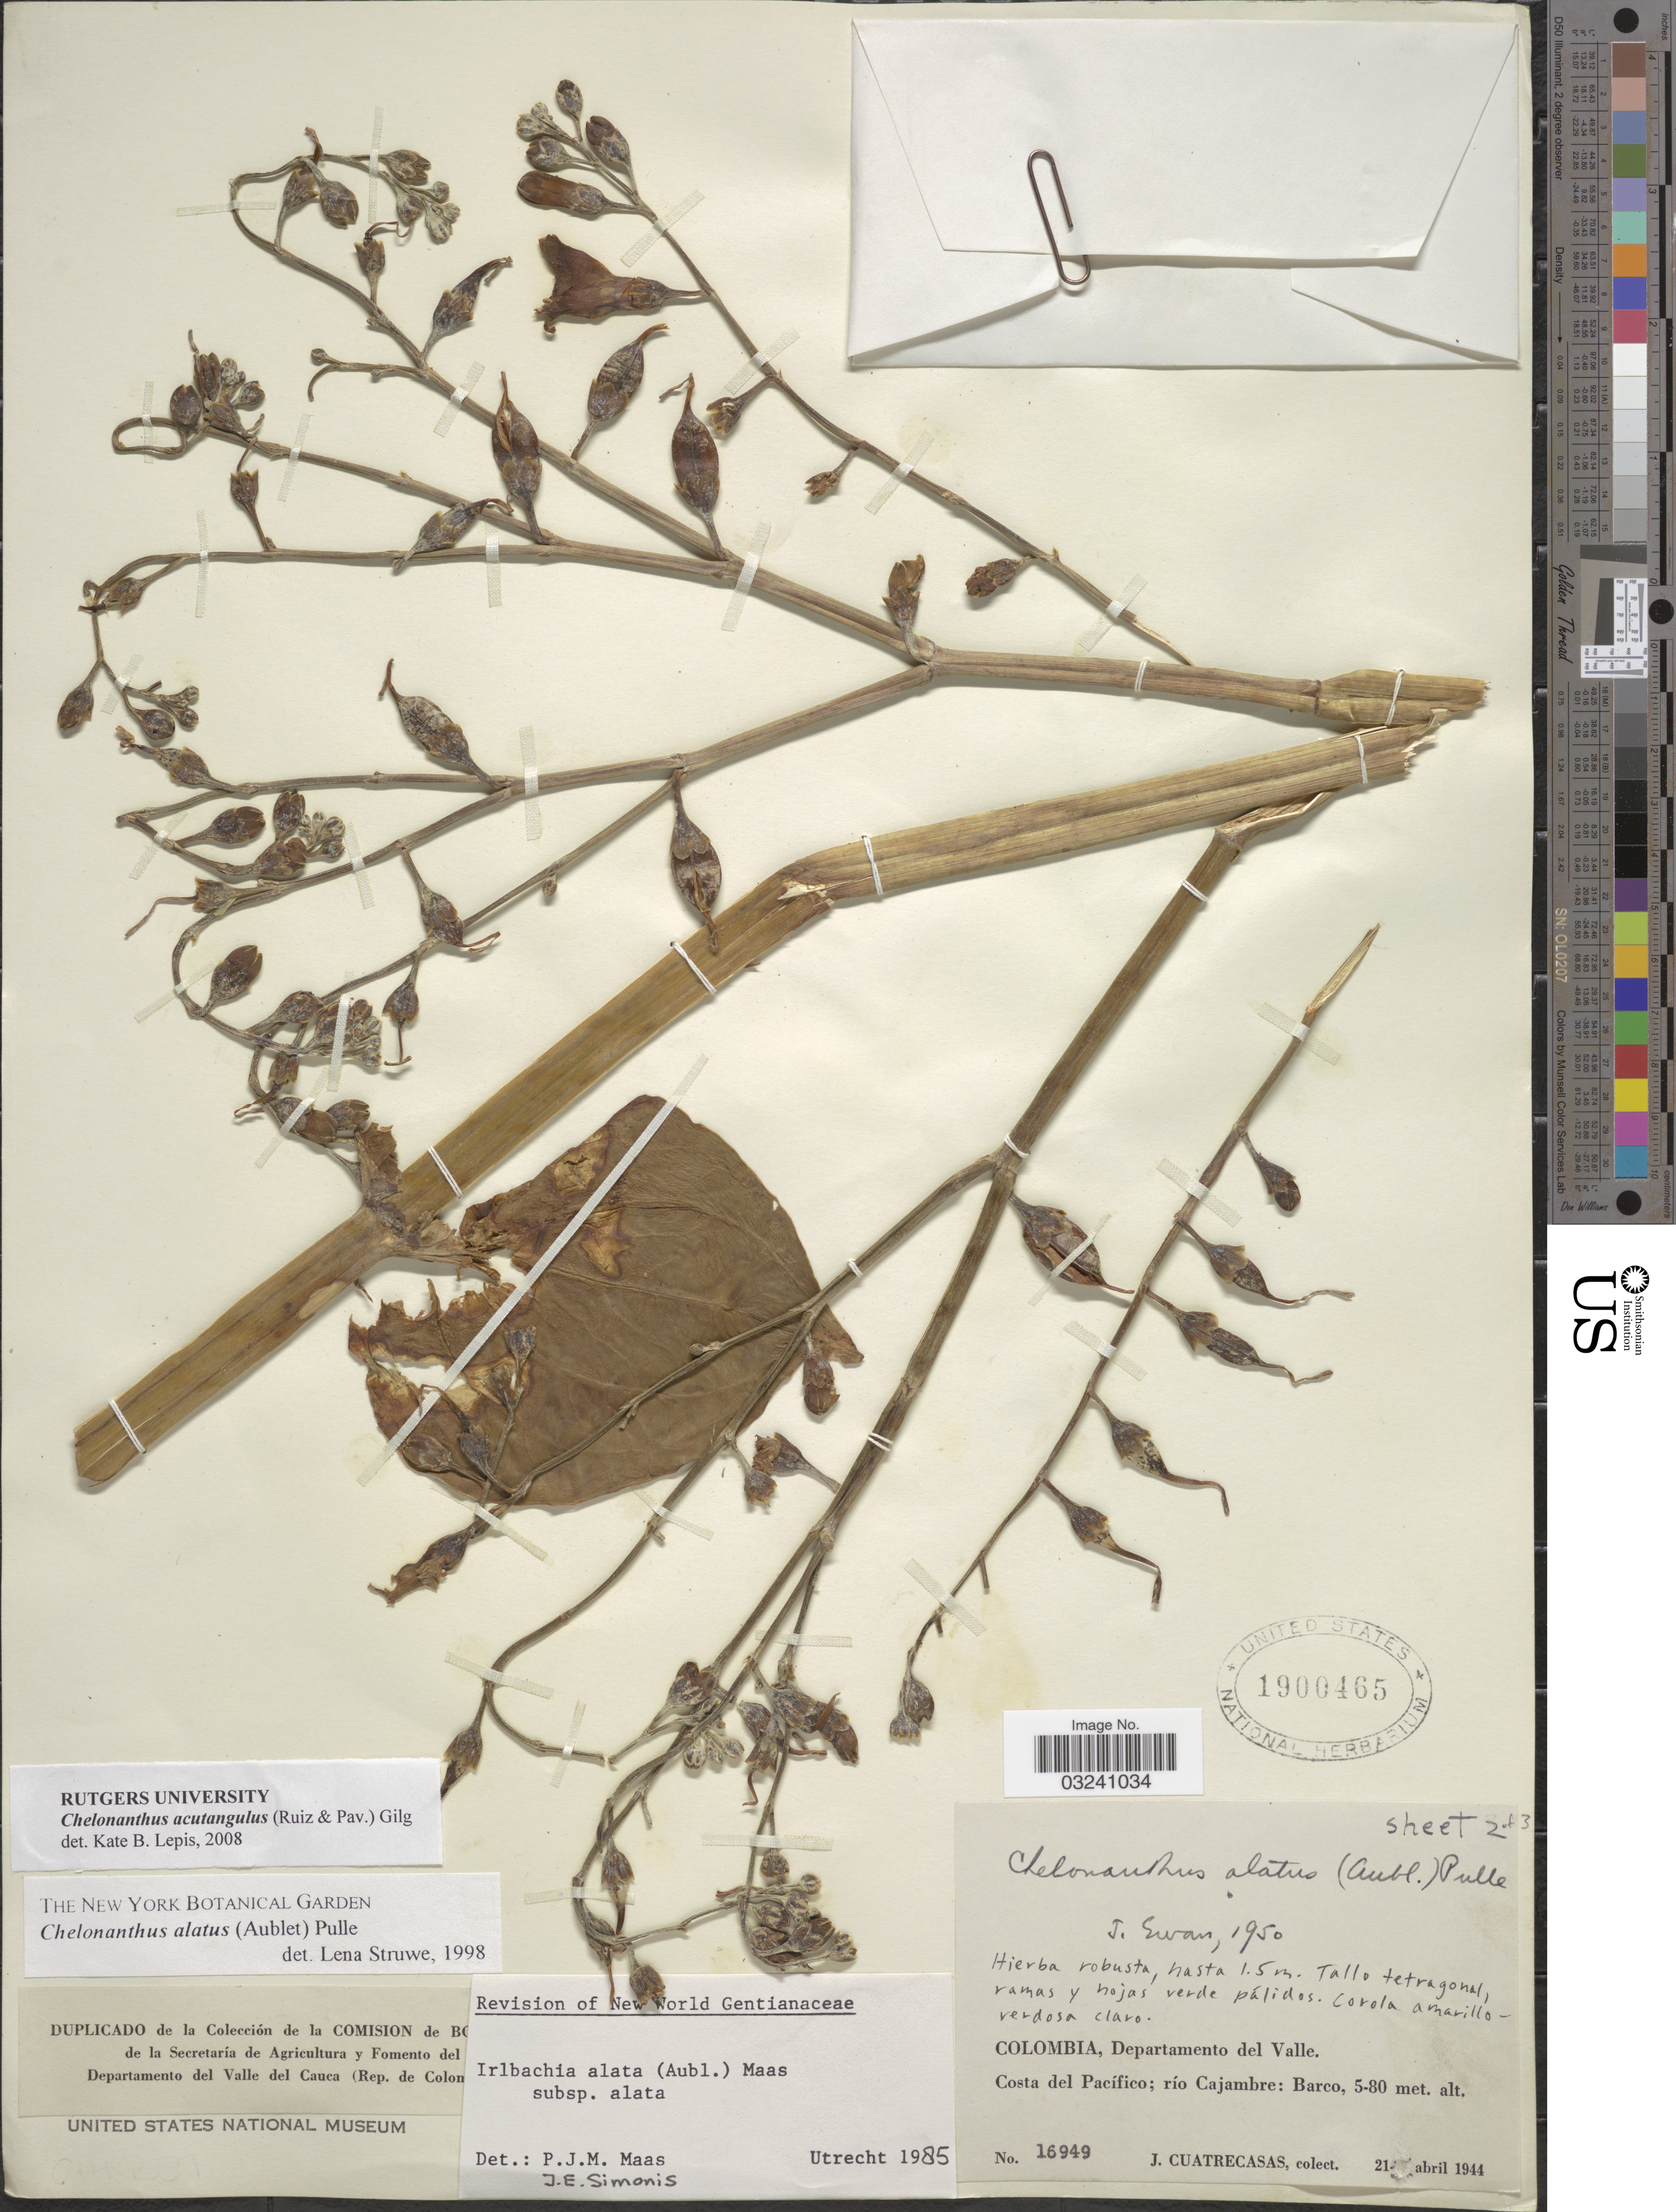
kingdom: Plantae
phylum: Tracheophyta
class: Magnoliopsida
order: Gentianales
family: Gentianaceae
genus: Chelonanthus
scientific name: Chelonanthus acutangulus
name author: (Ruiz & Pav.) Gilg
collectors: J. Cuatrecasas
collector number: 16949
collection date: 1944-04-21/1944-04-23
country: Colombia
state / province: Valle del Cauca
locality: Departamento del Valle. Costa del Pacífico; río Cajambre: Barco.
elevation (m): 5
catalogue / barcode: US 1900465